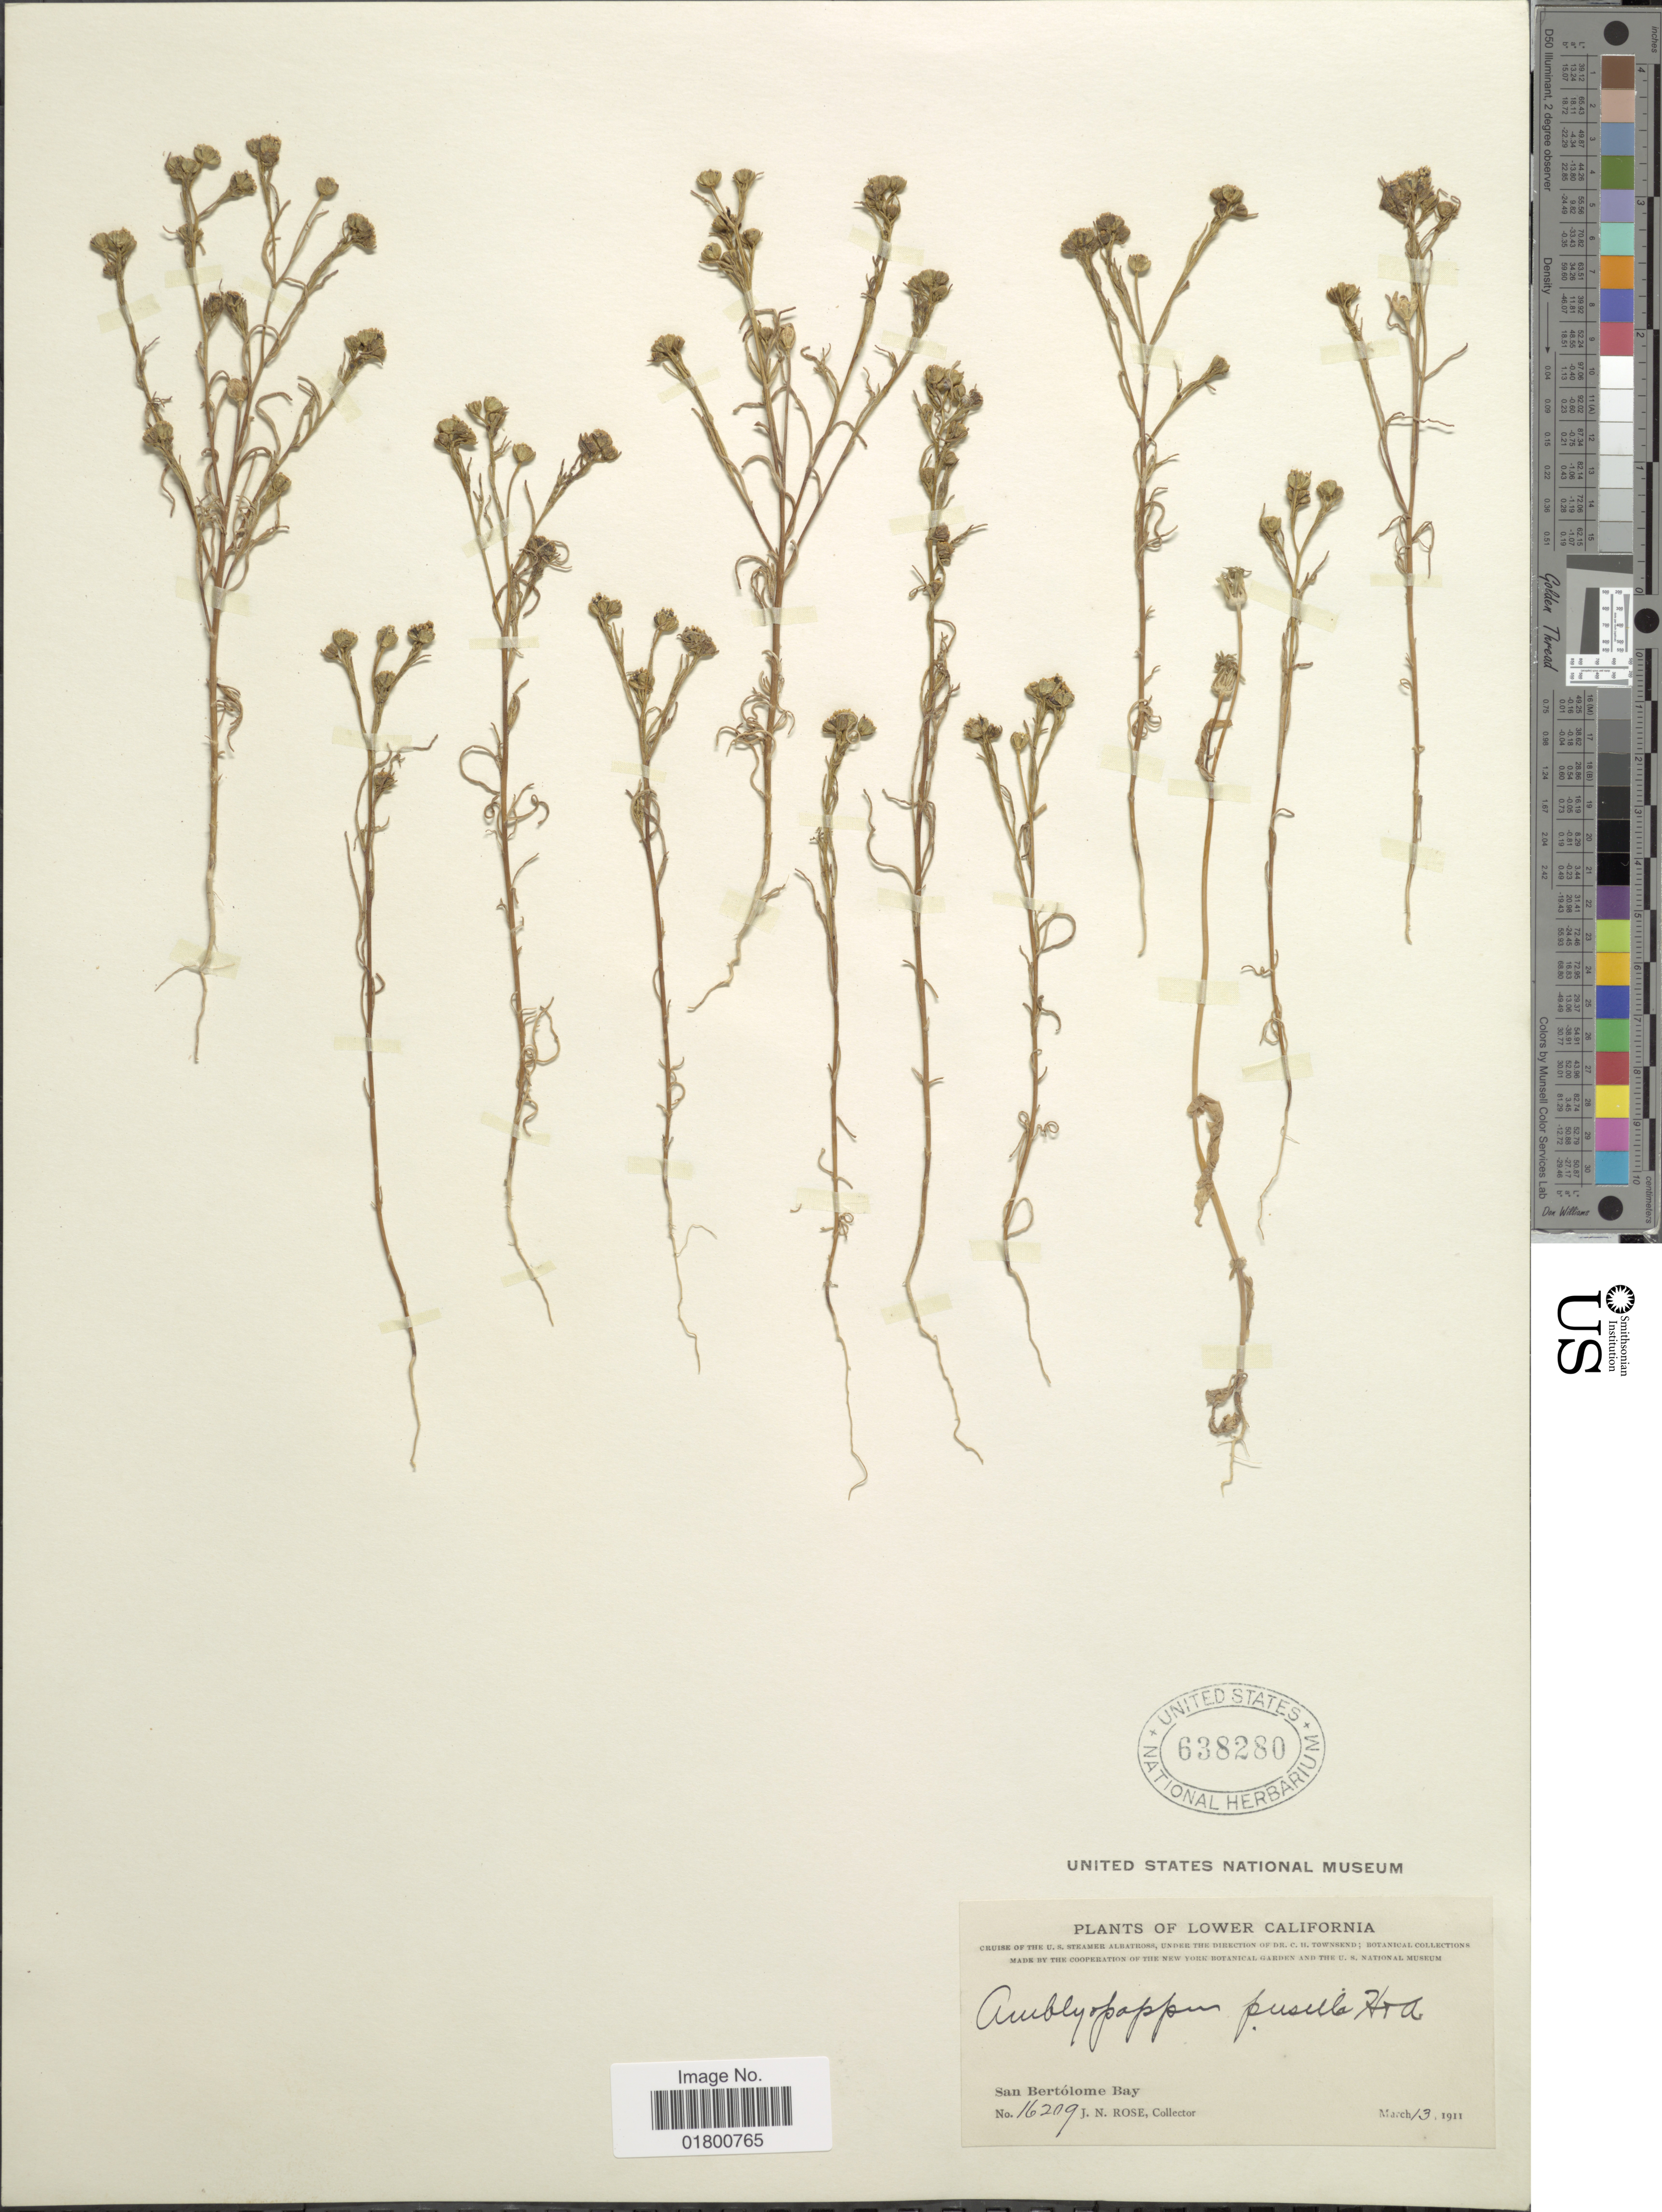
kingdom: Plantae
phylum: Tracheophyta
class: Magnoliopsida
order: Asterales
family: Asteraceae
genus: Amblyopappus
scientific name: Amblyopappus pusillus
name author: Hook. & Arn.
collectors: J. N. Rose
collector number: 16209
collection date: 1911-03-13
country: Mexico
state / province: Baja California Sur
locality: Lower California, San Bertolome Bay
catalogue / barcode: US 638280